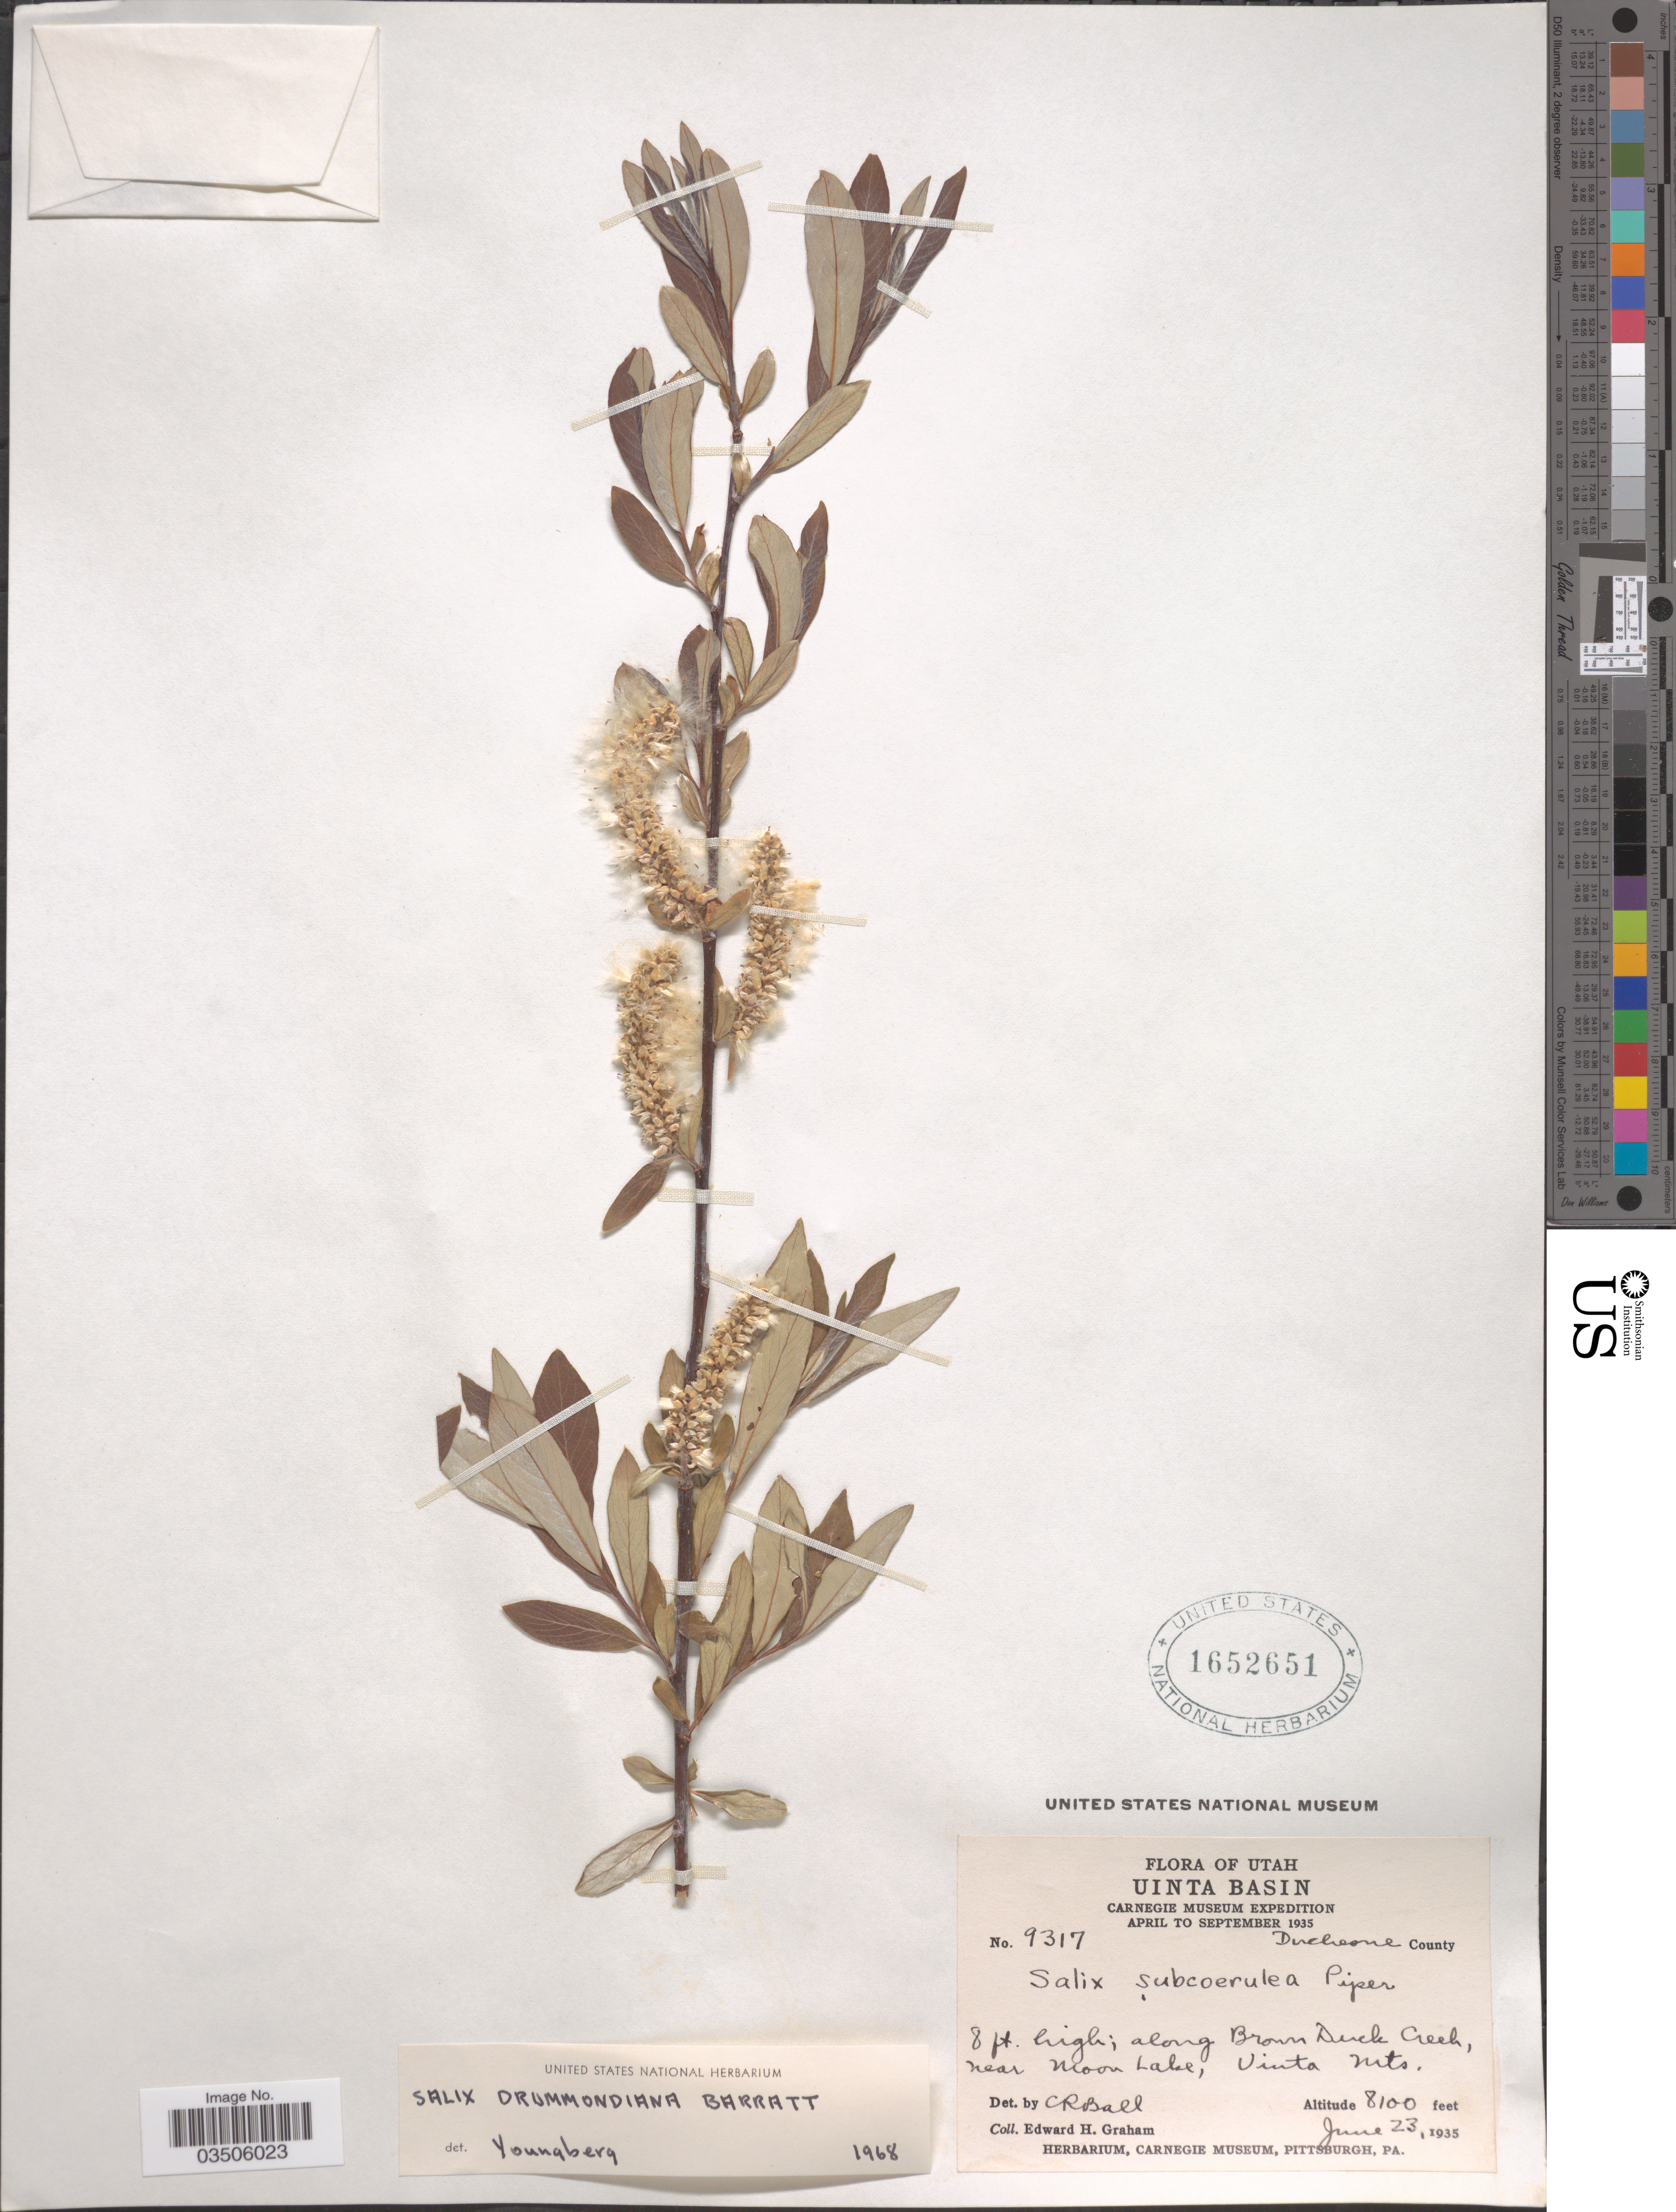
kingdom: Plantae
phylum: Tracheophyta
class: Magnoliopsida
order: Malpighiales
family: Salicaceae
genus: Salix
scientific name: Salix subcoerulea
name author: Piper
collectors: E. H. Graham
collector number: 9317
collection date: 1935-06-23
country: United States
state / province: Utah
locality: Uinta Basin. Duchesne County. Along Brown Duck Creek, near Moon Lake, Uinta Mts.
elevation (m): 2469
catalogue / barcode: US 1652651